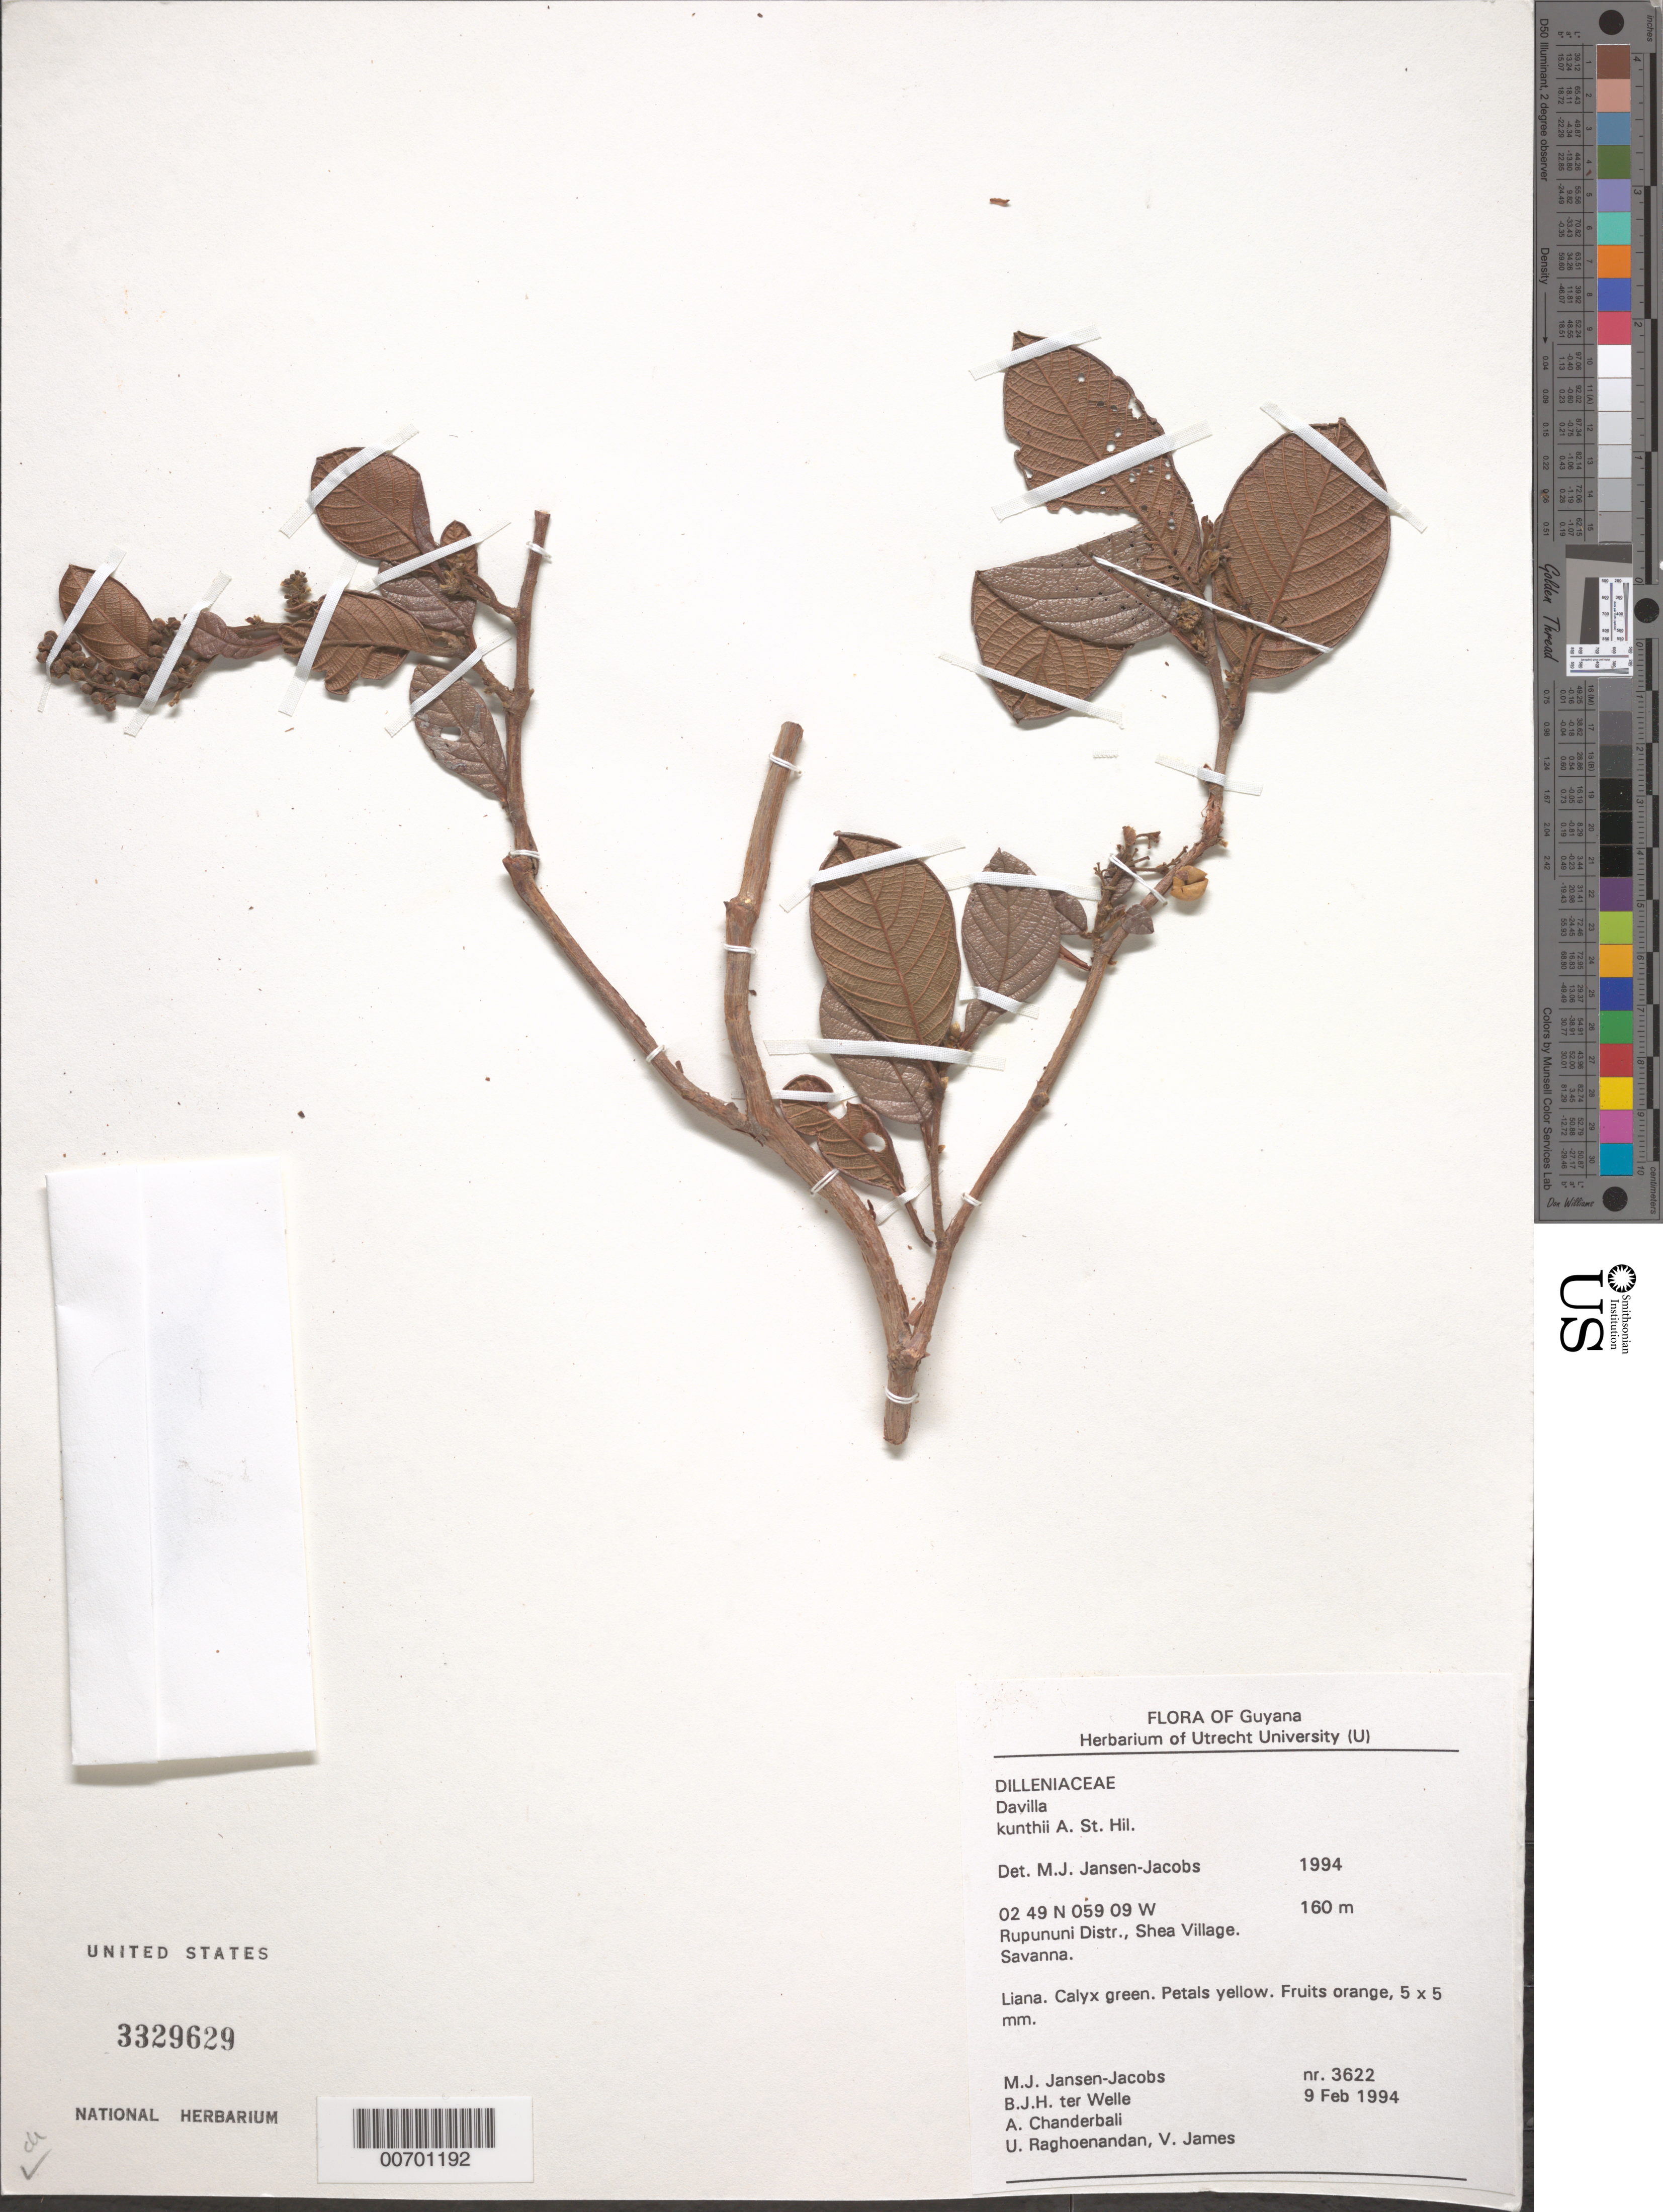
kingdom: Plantae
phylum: Tracheophyta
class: Magnoliopsida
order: Dilleniales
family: Dilleniaceae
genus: Davilla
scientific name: Davilla kunthii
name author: A. St.-Hil.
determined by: Jansen-Jacobs, M. J., (U), Nationaal Herbarium Nederland, Utrecht University branch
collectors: M. J. Jansen-Jacobs, B. Welle, A. S. Chanderbali, U. Raghoenandan & V. James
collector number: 3622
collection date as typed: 9-Feb-94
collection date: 1994-02-09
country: Guyana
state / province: U. Takutu-U. Essequibo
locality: Shea Village, Rupununi Dist.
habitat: Savanna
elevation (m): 160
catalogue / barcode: US 3329629